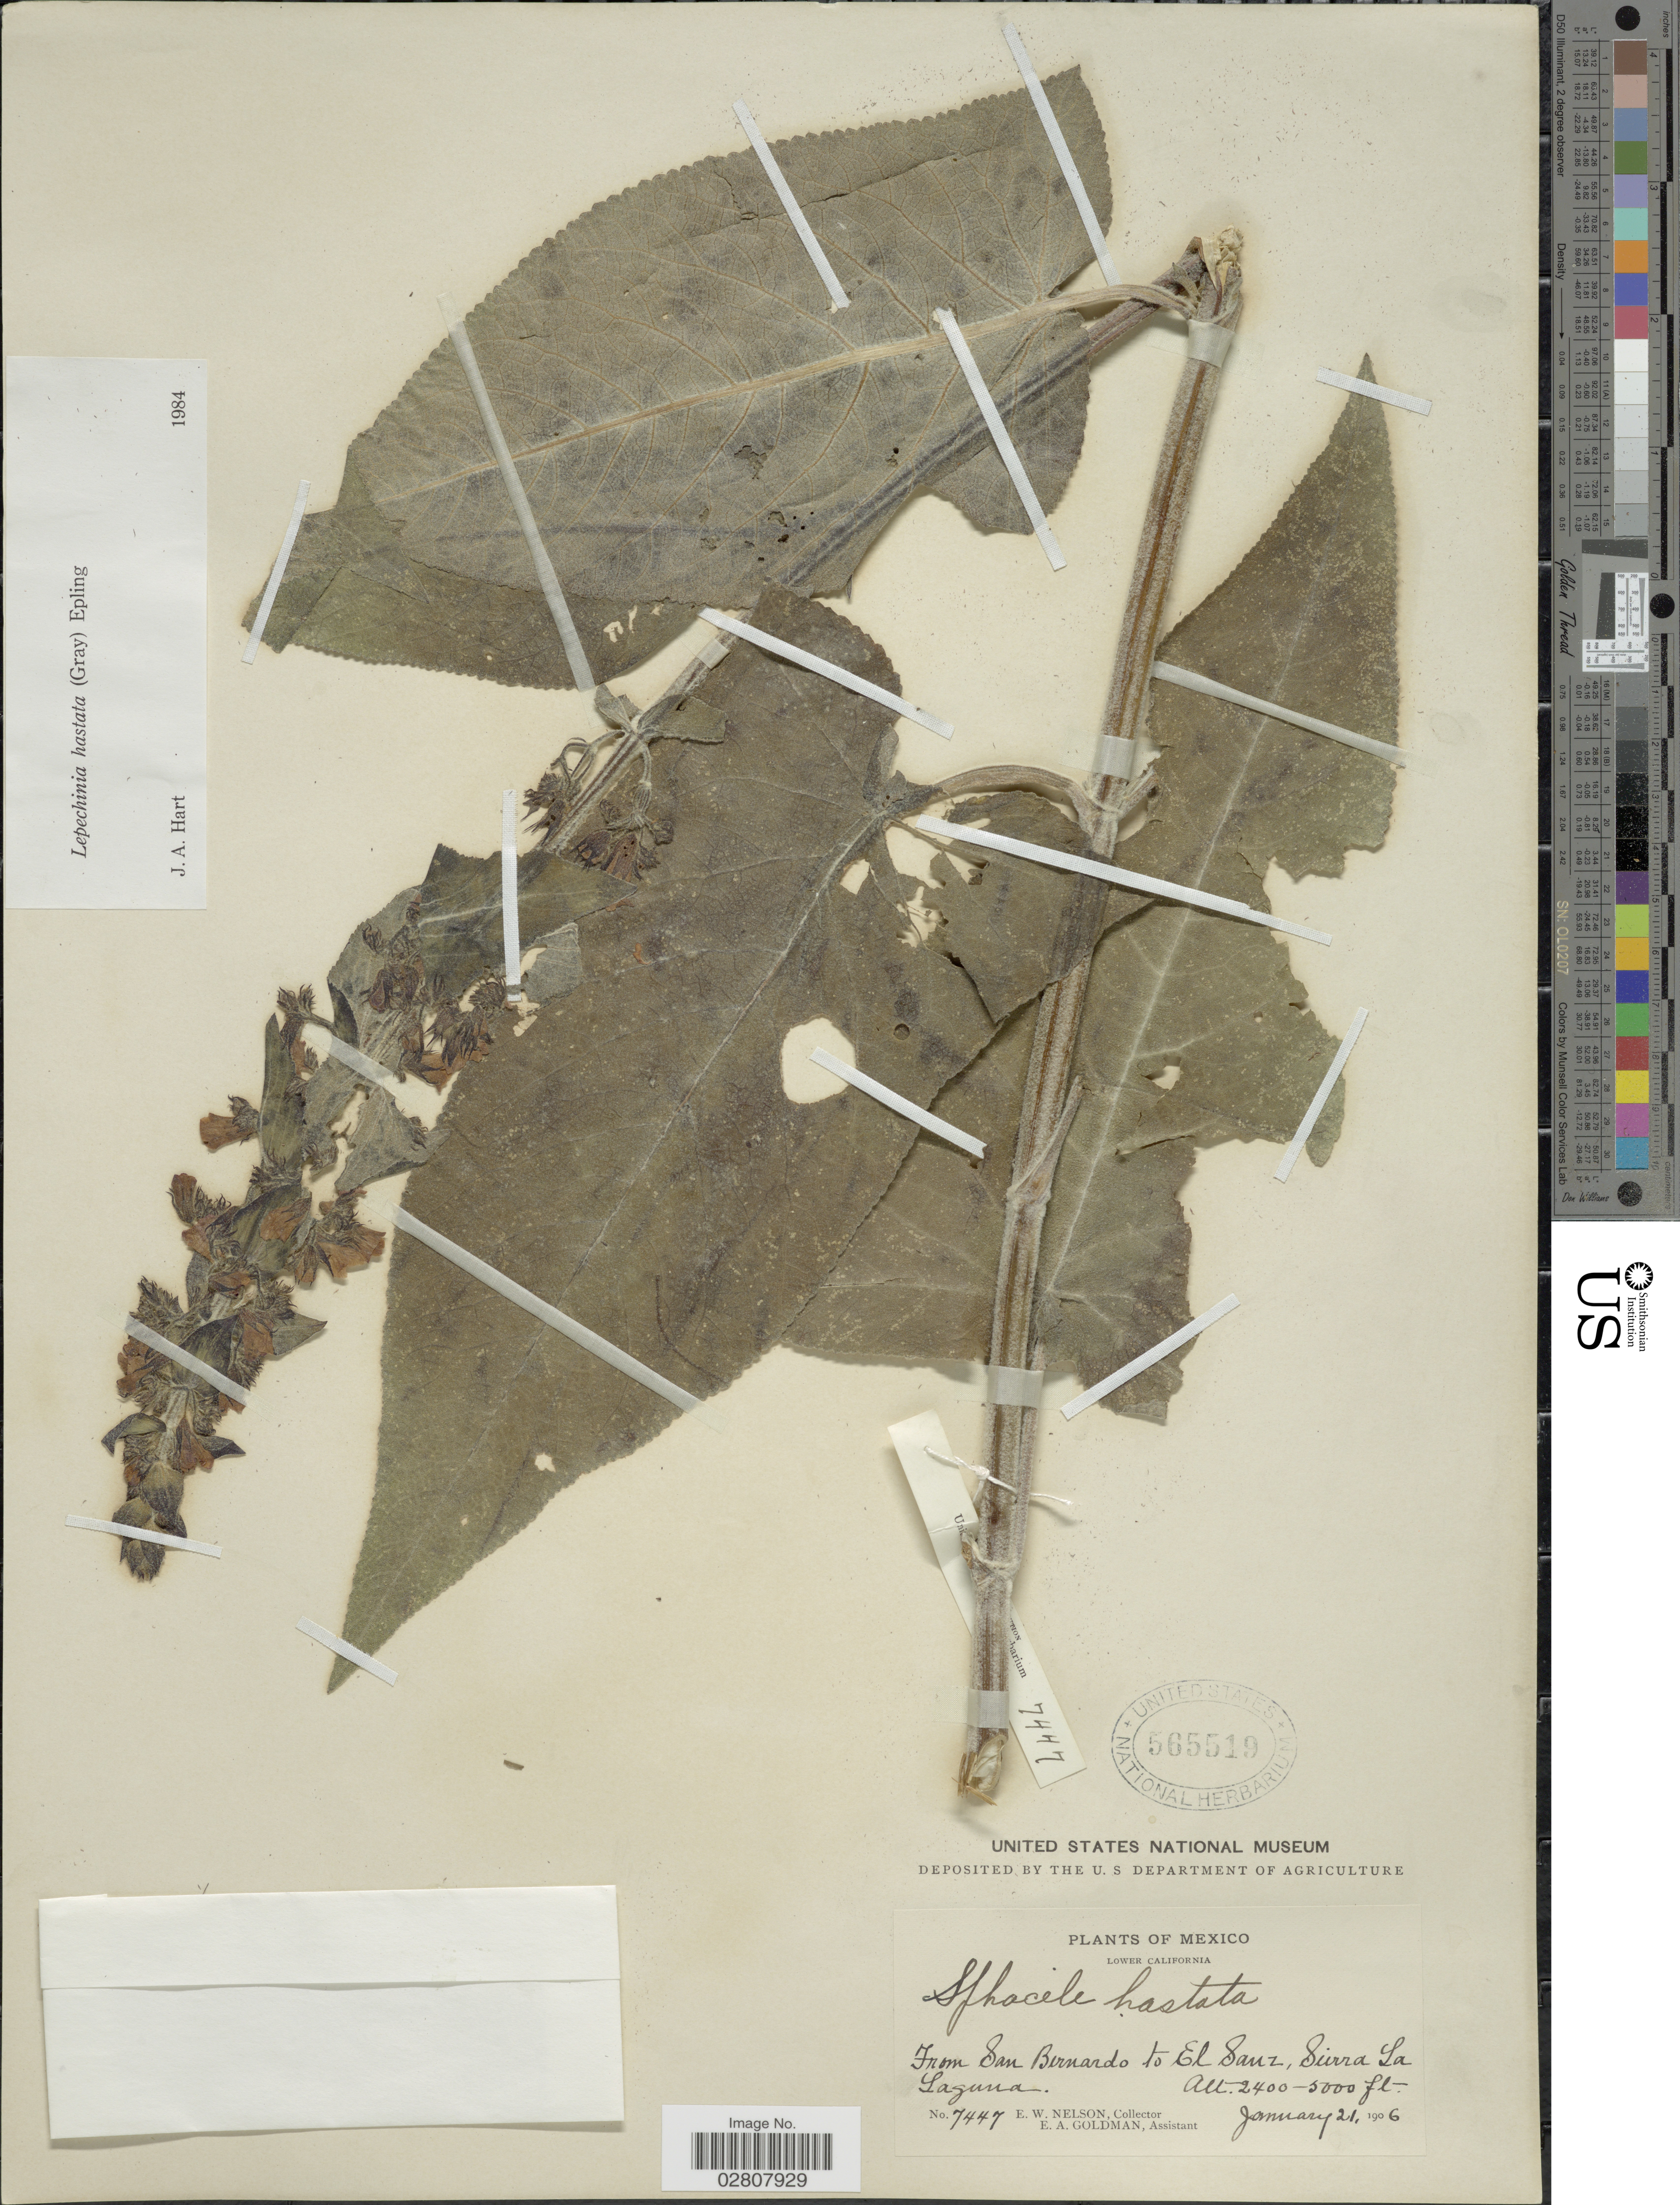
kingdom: Plantae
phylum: Tracheophyta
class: Magnoliopsida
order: Lamiales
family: Lamiaceae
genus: Lepechinia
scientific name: Lepechinia hastata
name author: (A. Gray) Epling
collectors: E. W. Nelson & E. A. Goldman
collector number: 7447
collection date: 1906-01-21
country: Mexico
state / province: Baja California Sur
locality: Lower California. From San Bernardo to El Sanz, Sierra La Laguna.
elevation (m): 732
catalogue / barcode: US 565519